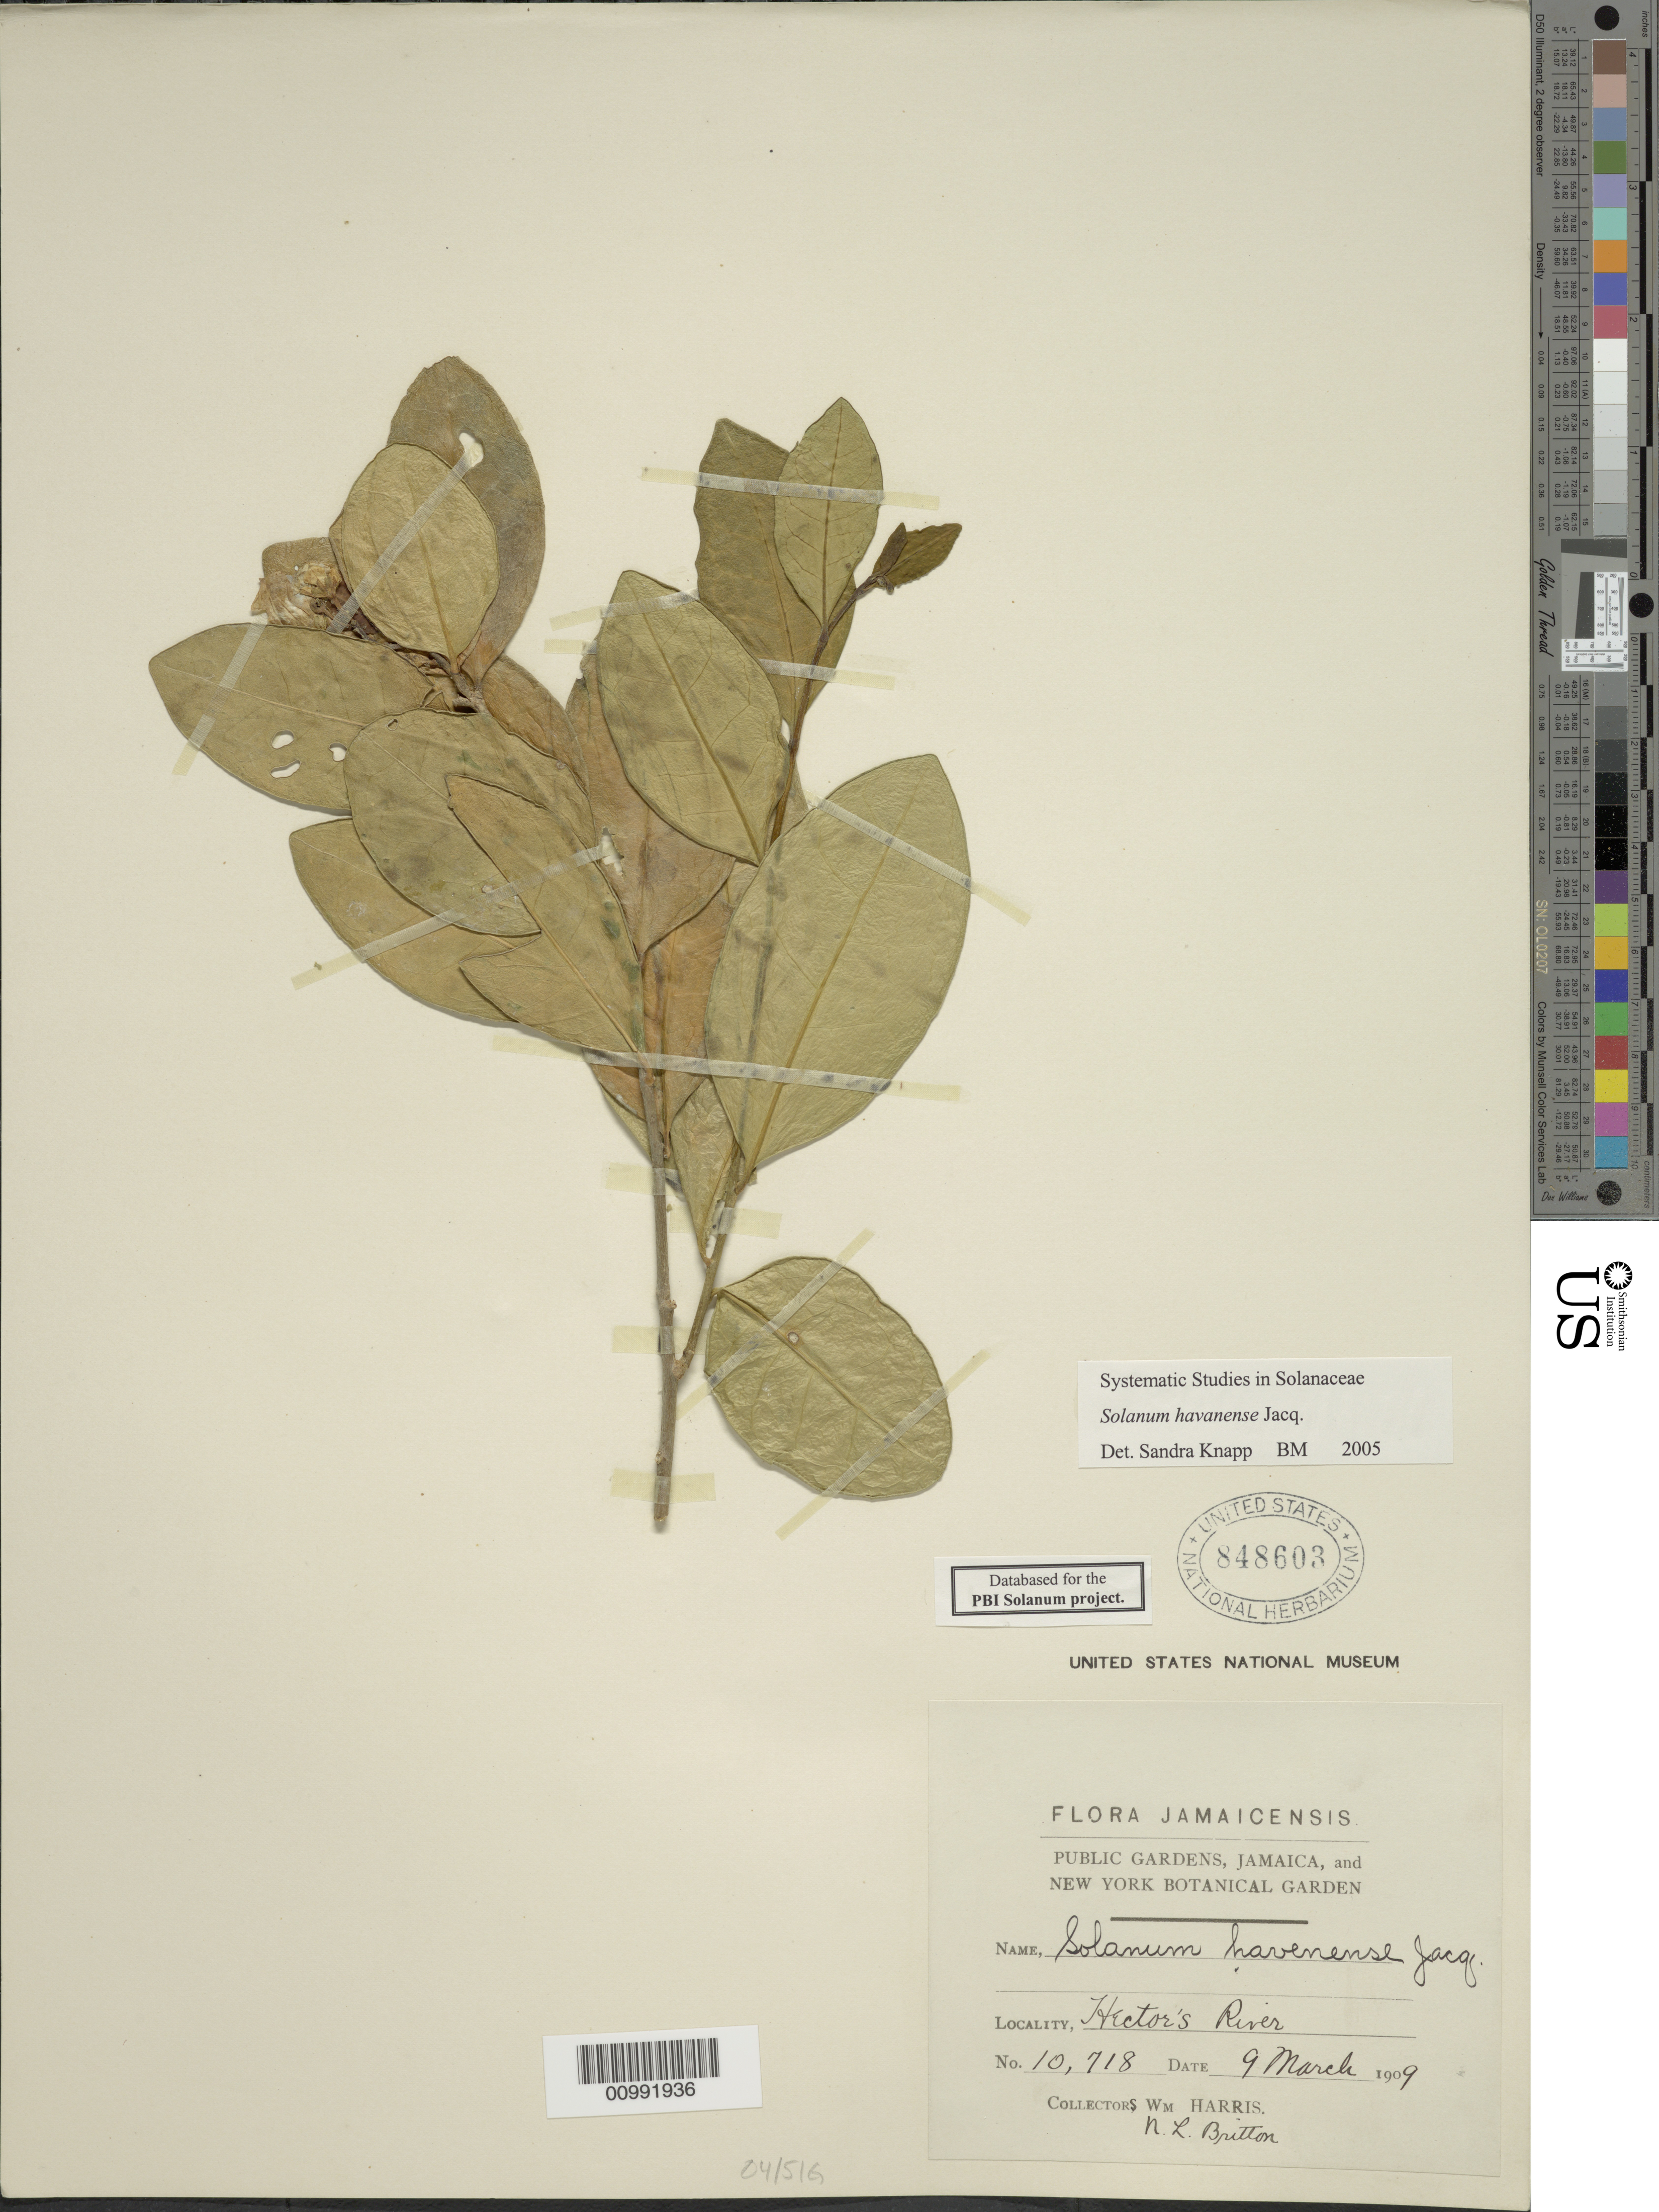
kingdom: Plantae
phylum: Tracheophyta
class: Magnoliopsida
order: Solanales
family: Solanaceae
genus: Solanum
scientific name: Solanum havanense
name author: Jacq.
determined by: Knapp, S. D.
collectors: W. Harris & N. Britton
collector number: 10718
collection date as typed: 9 Mar 1909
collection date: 1909-03-09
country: Jamaica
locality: Hector's River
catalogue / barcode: US 848603